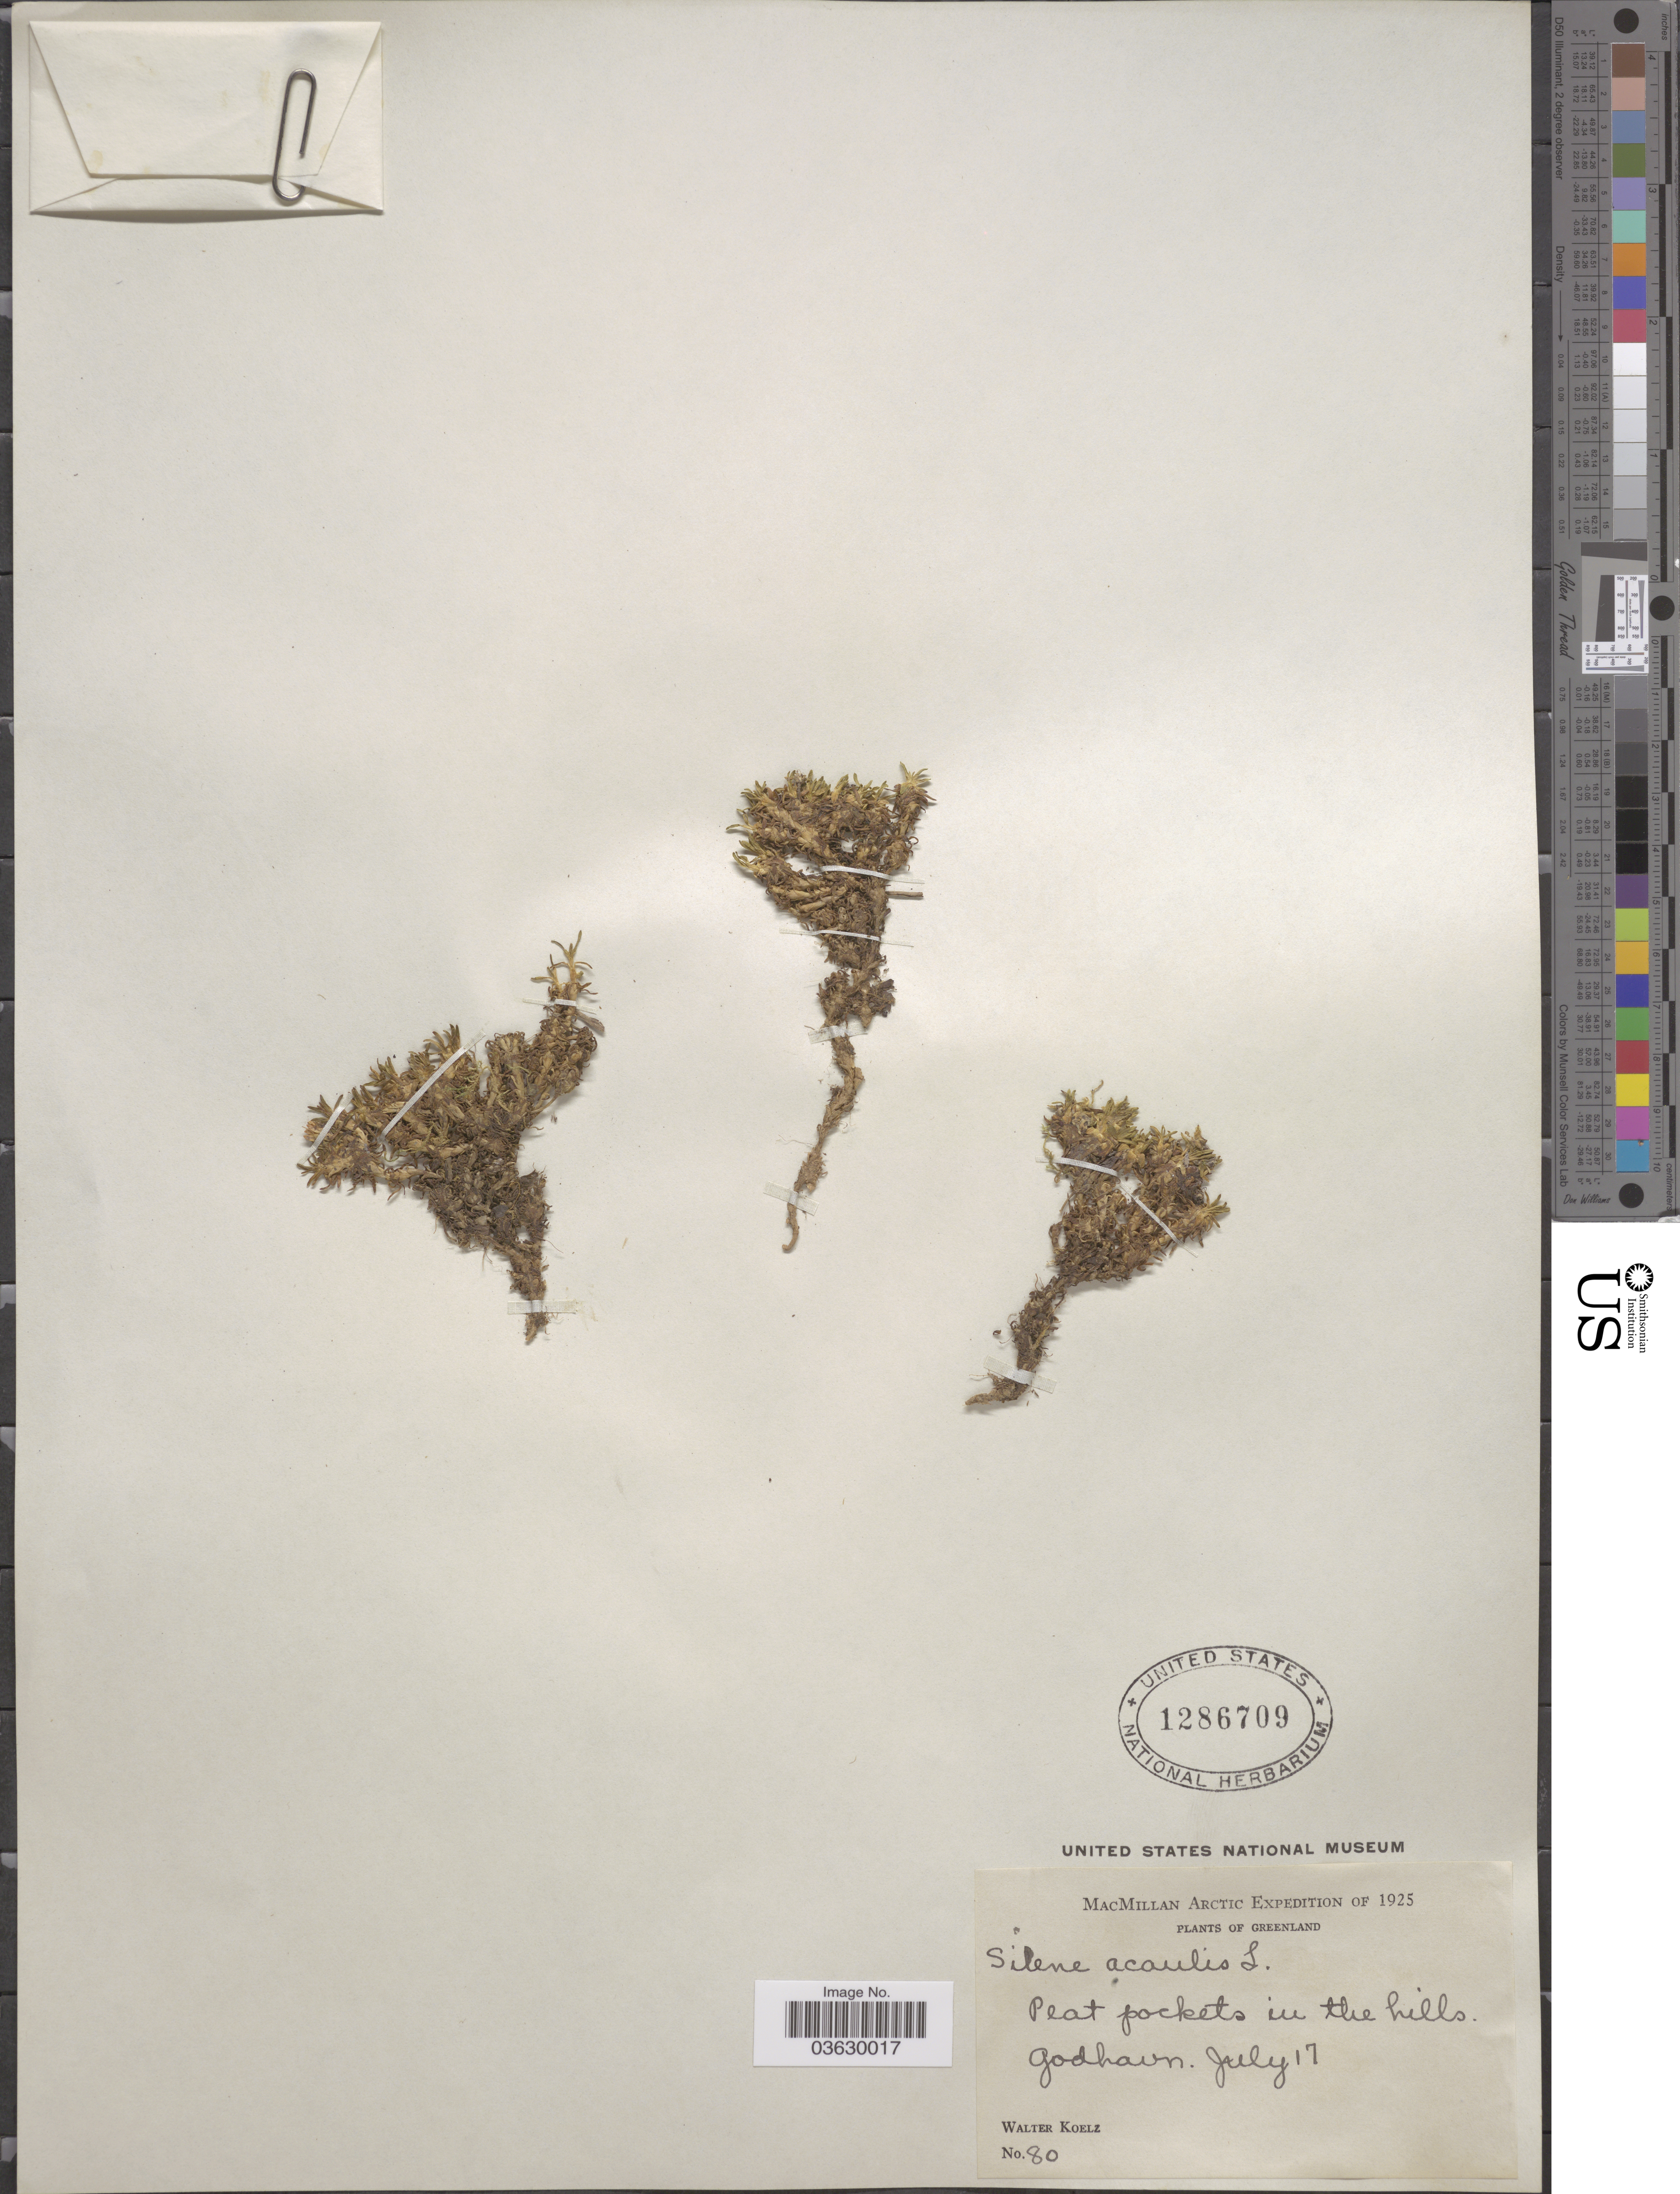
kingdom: Plantae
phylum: Tracheophyta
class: Magnoliopsida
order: Caryophyllales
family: Caryophyllaceae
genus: Silene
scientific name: Silene acaulis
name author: (L.) Jacq.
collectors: W. N. Koelz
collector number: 80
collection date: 1925-07-17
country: Greenland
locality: Godhavn.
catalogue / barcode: US 1286709